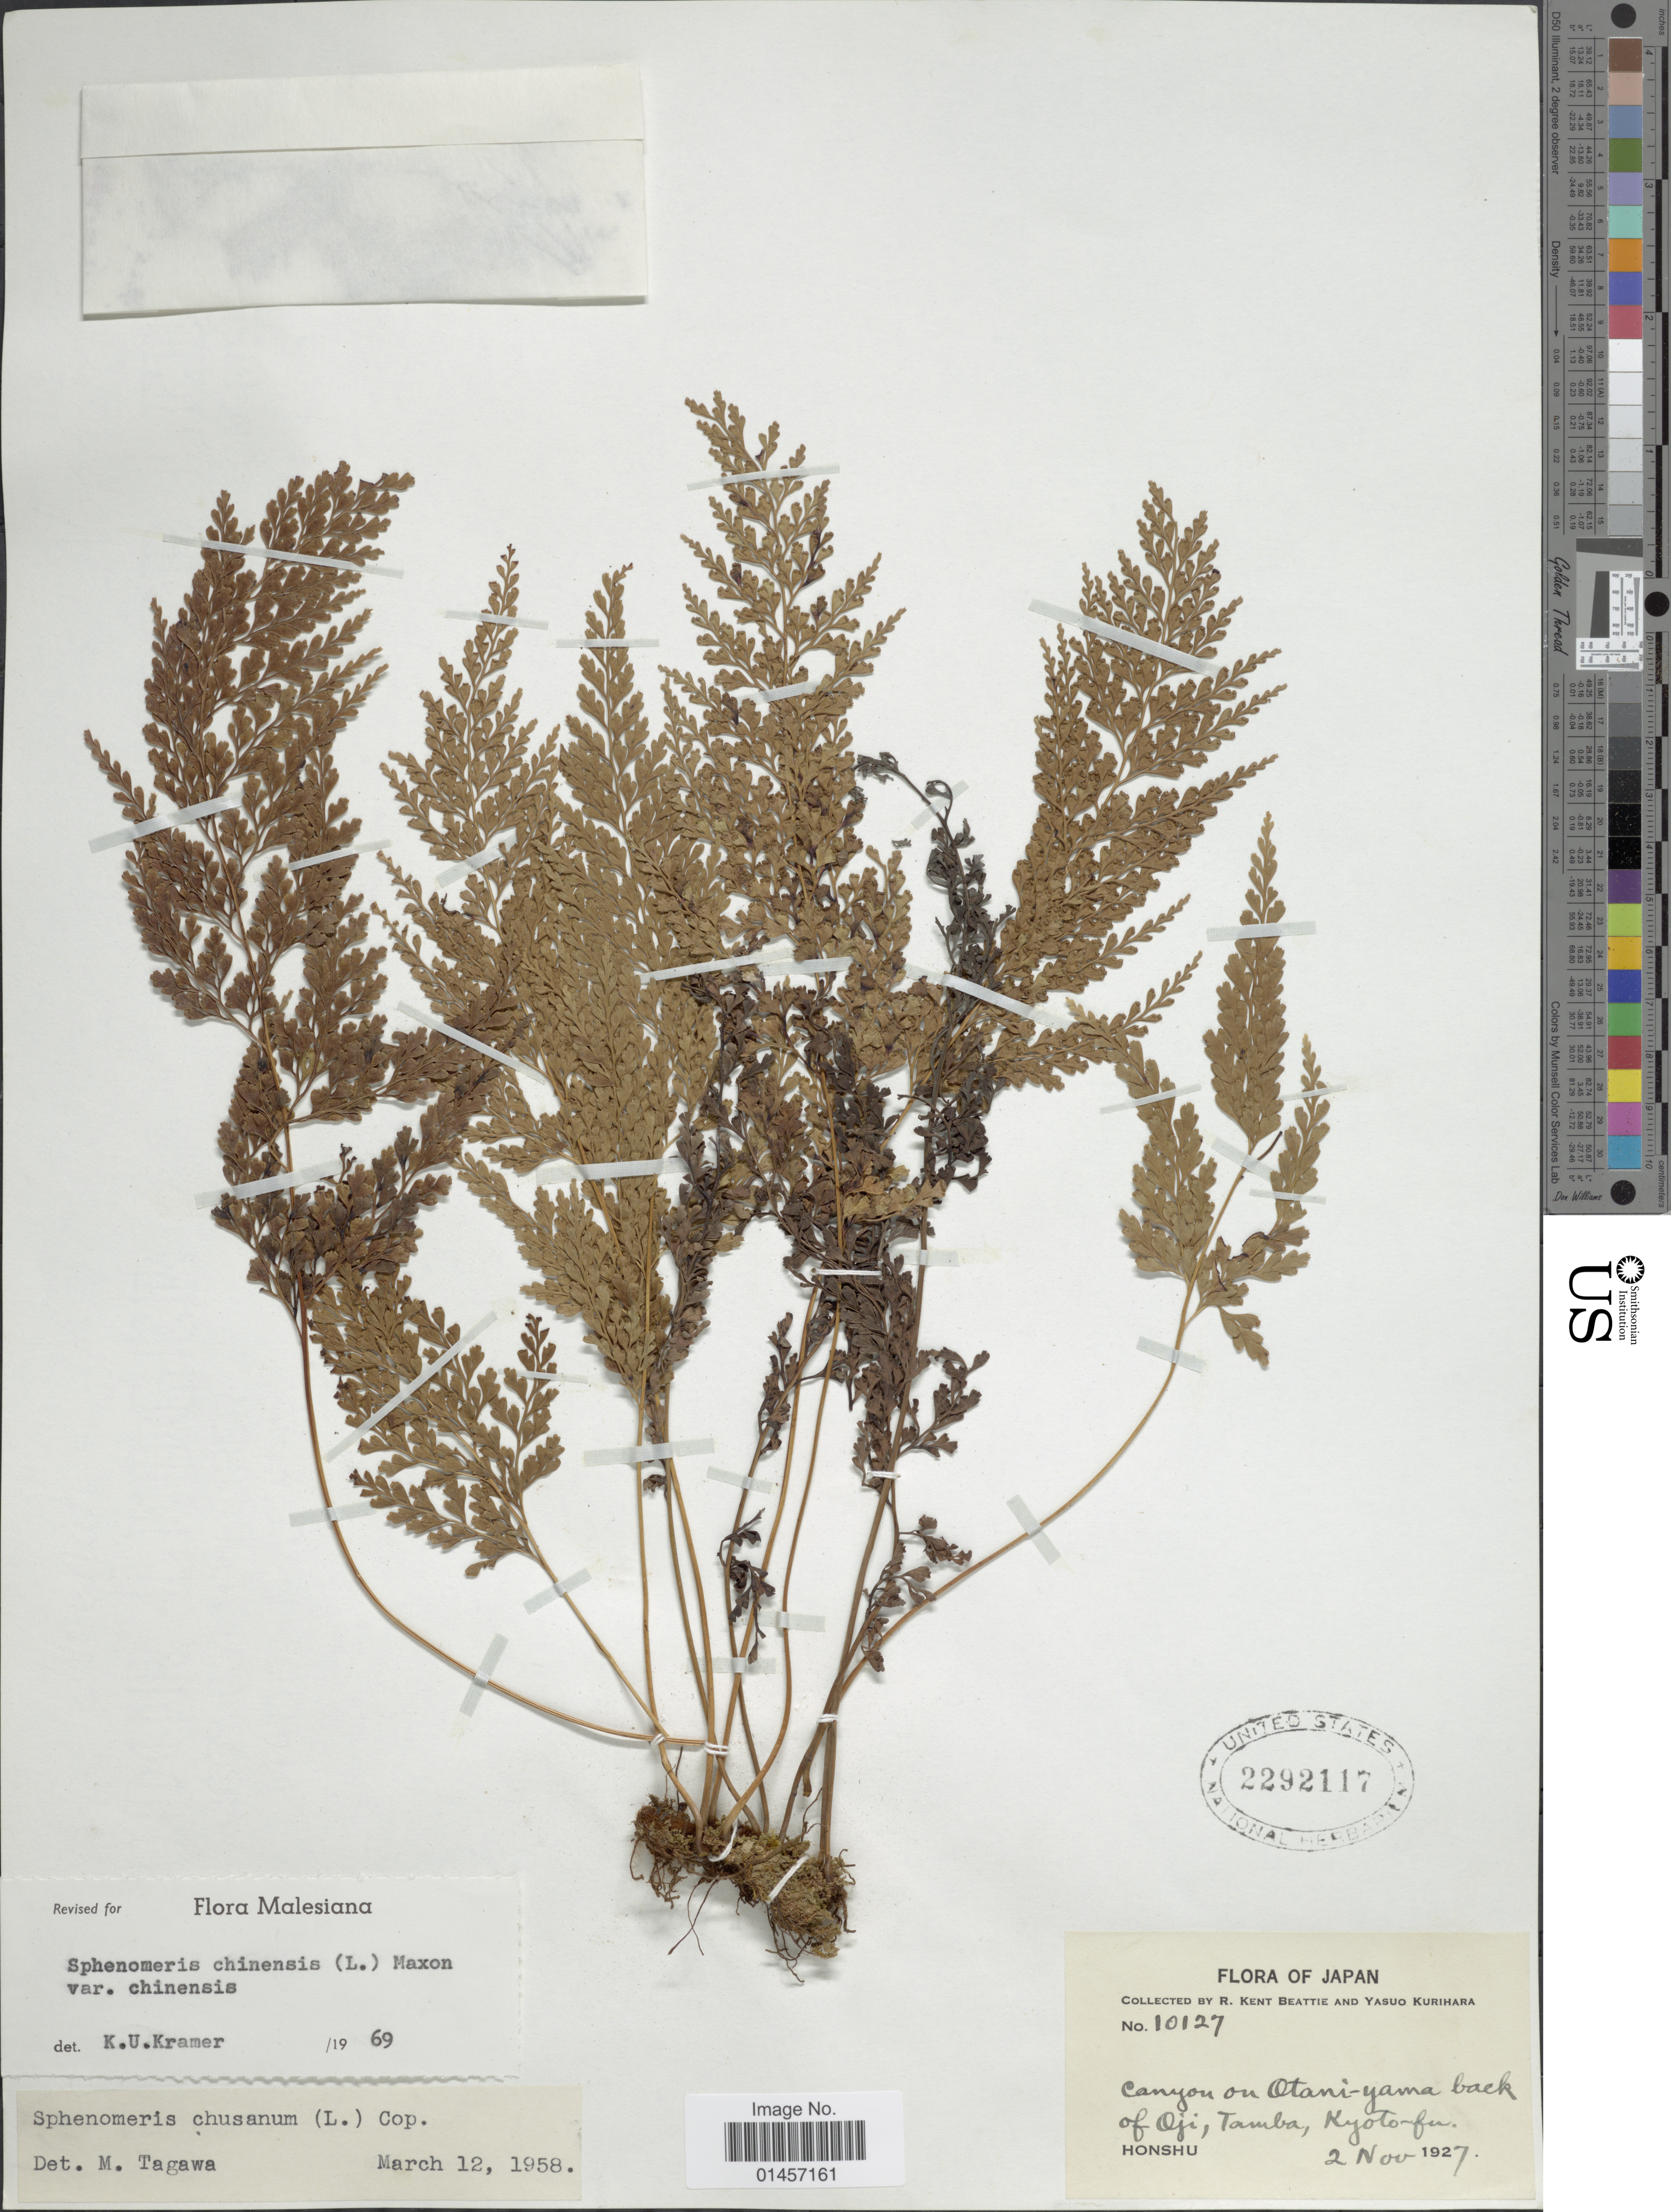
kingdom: Plantae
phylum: Tracheophyta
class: Polypodiopsida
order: Polypodiales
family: Lindsaeaceae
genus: Sphenomeris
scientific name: Sphenomeris chinensis var. chinensis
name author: (L.) Maxon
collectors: R. K. Beattie & Y. Kurihara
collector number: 10127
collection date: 1927-11-02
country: Japan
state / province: Kyoto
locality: Canyon on Otani-yama back of Oji, Tamba, Kyoto-fu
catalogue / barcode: US 2292117